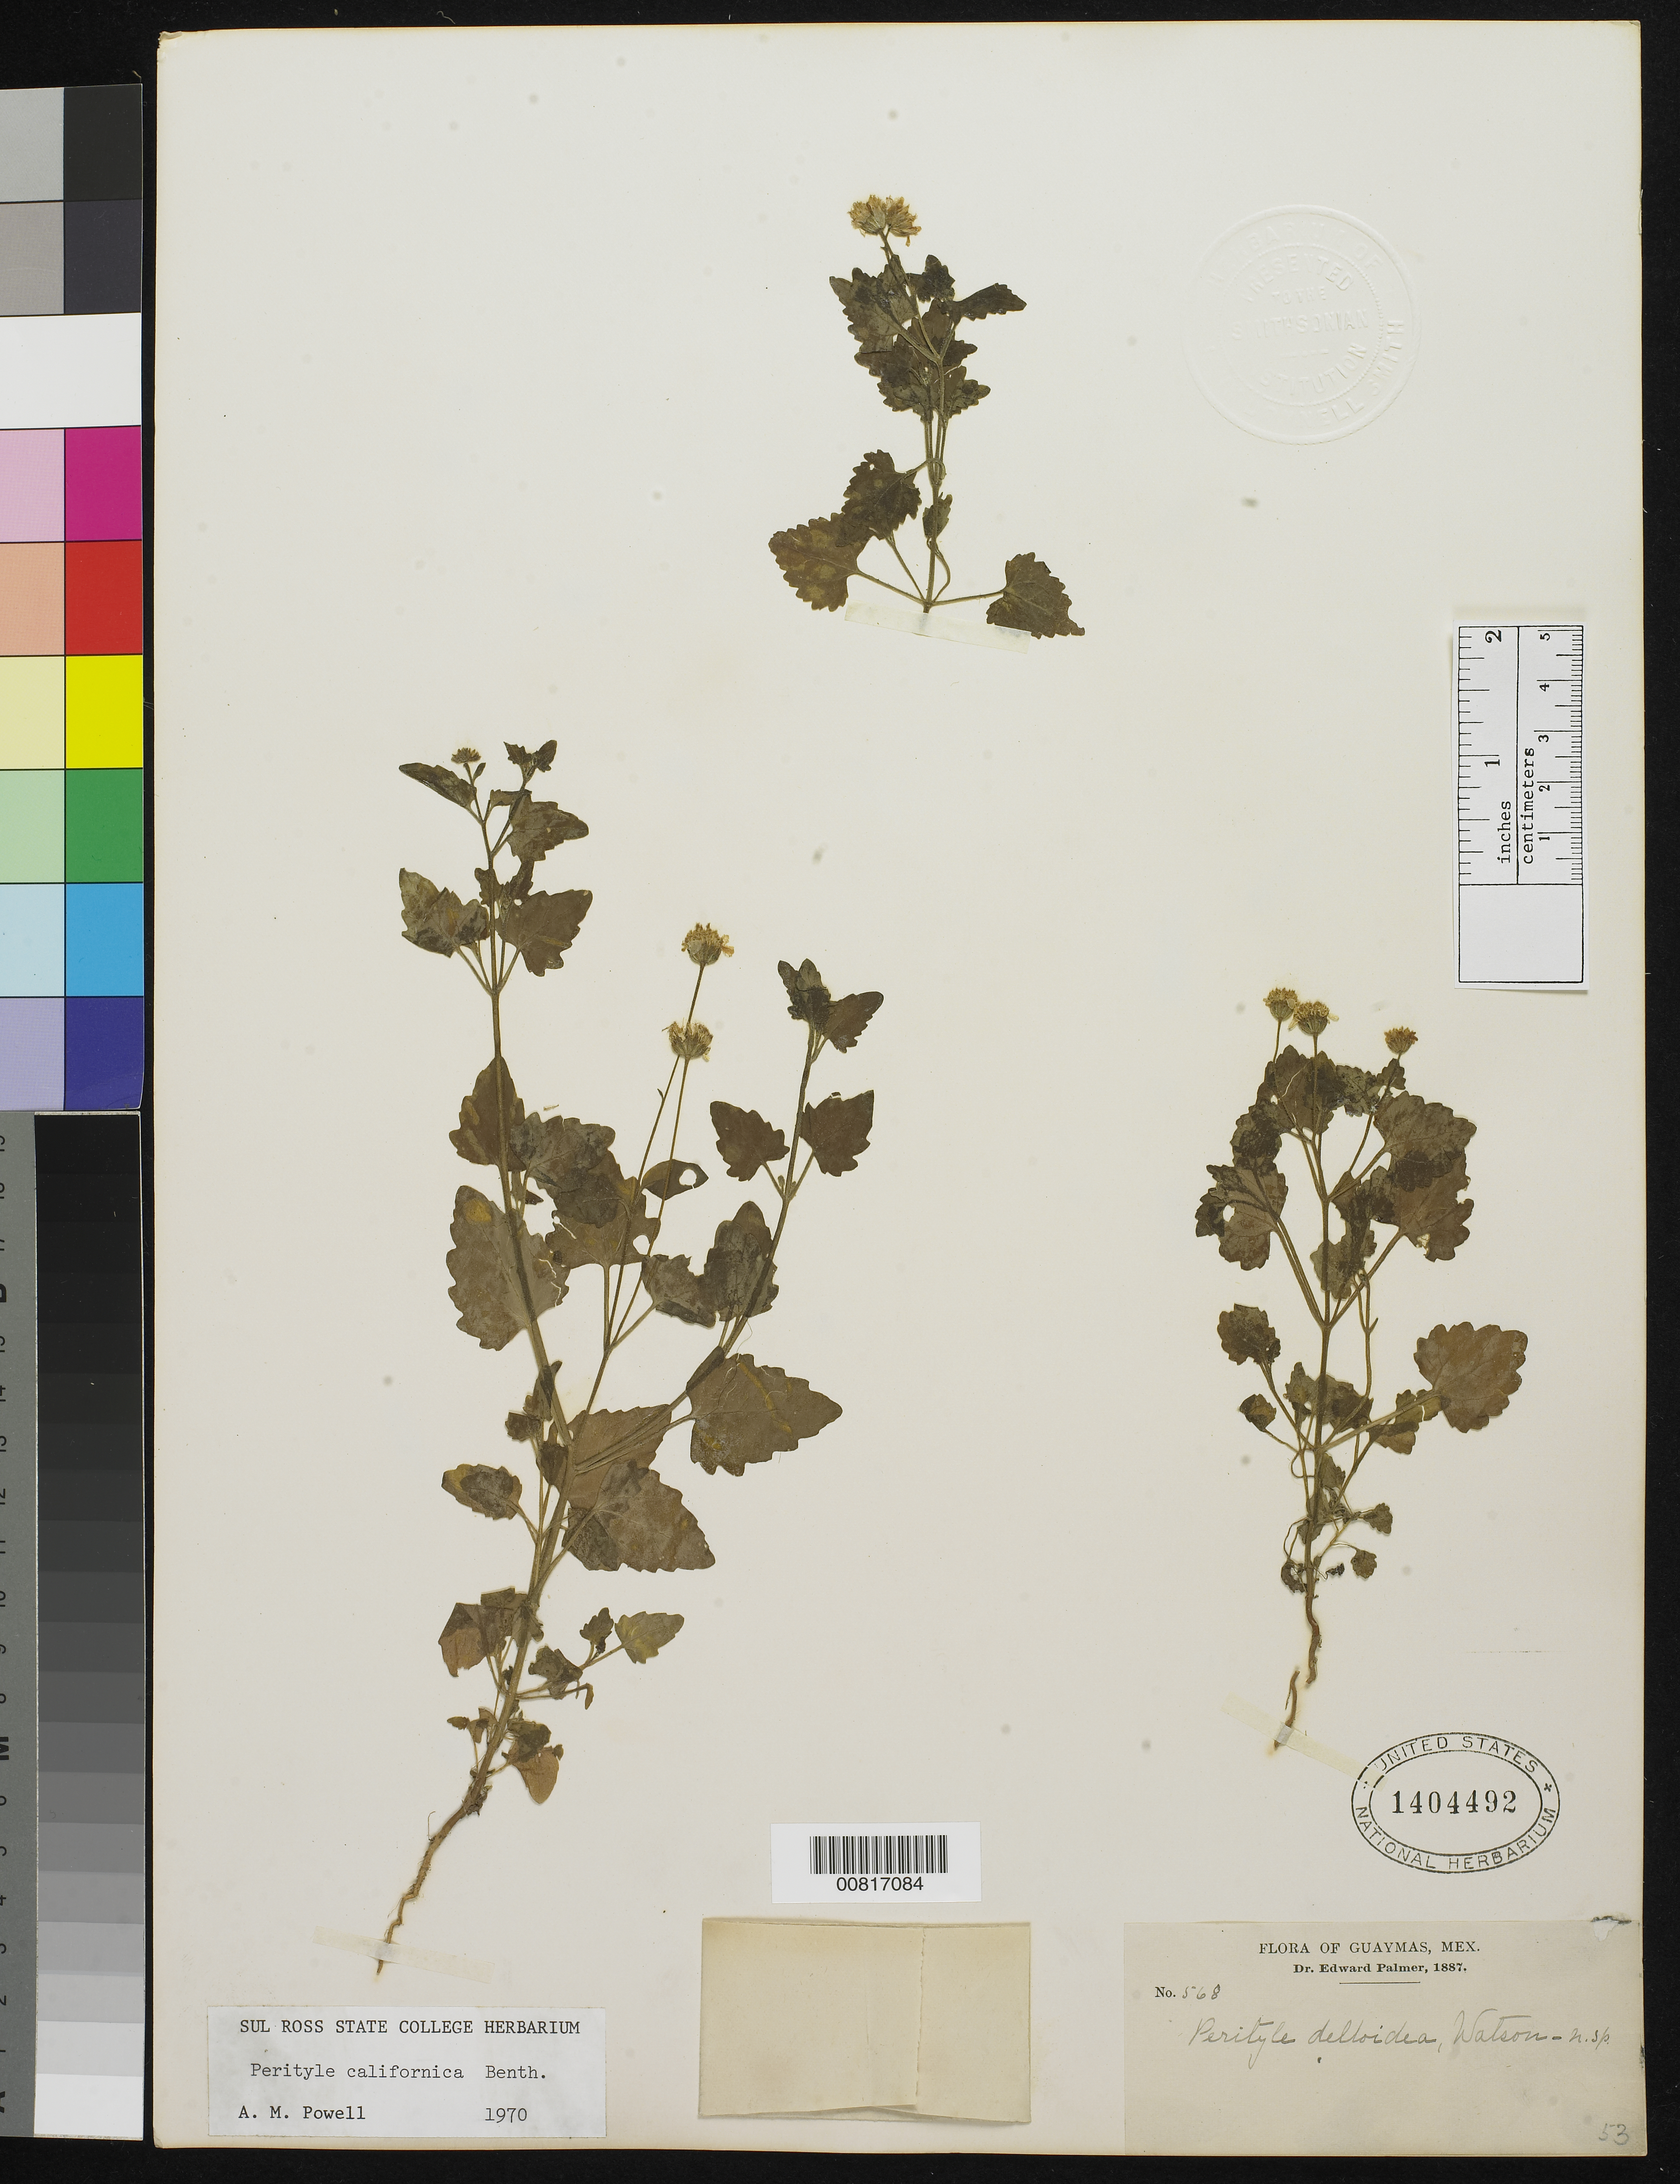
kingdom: Plantae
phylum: Tracheophyta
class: Magnoliopsida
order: Asterales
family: Asteraceae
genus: Perityle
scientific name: Perityle californica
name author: Benth.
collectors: E. Palmer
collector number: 568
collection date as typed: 1887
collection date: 1887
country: Mexico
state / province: Sonora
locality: Guaymas, Sonora.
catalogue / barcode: US 1404492